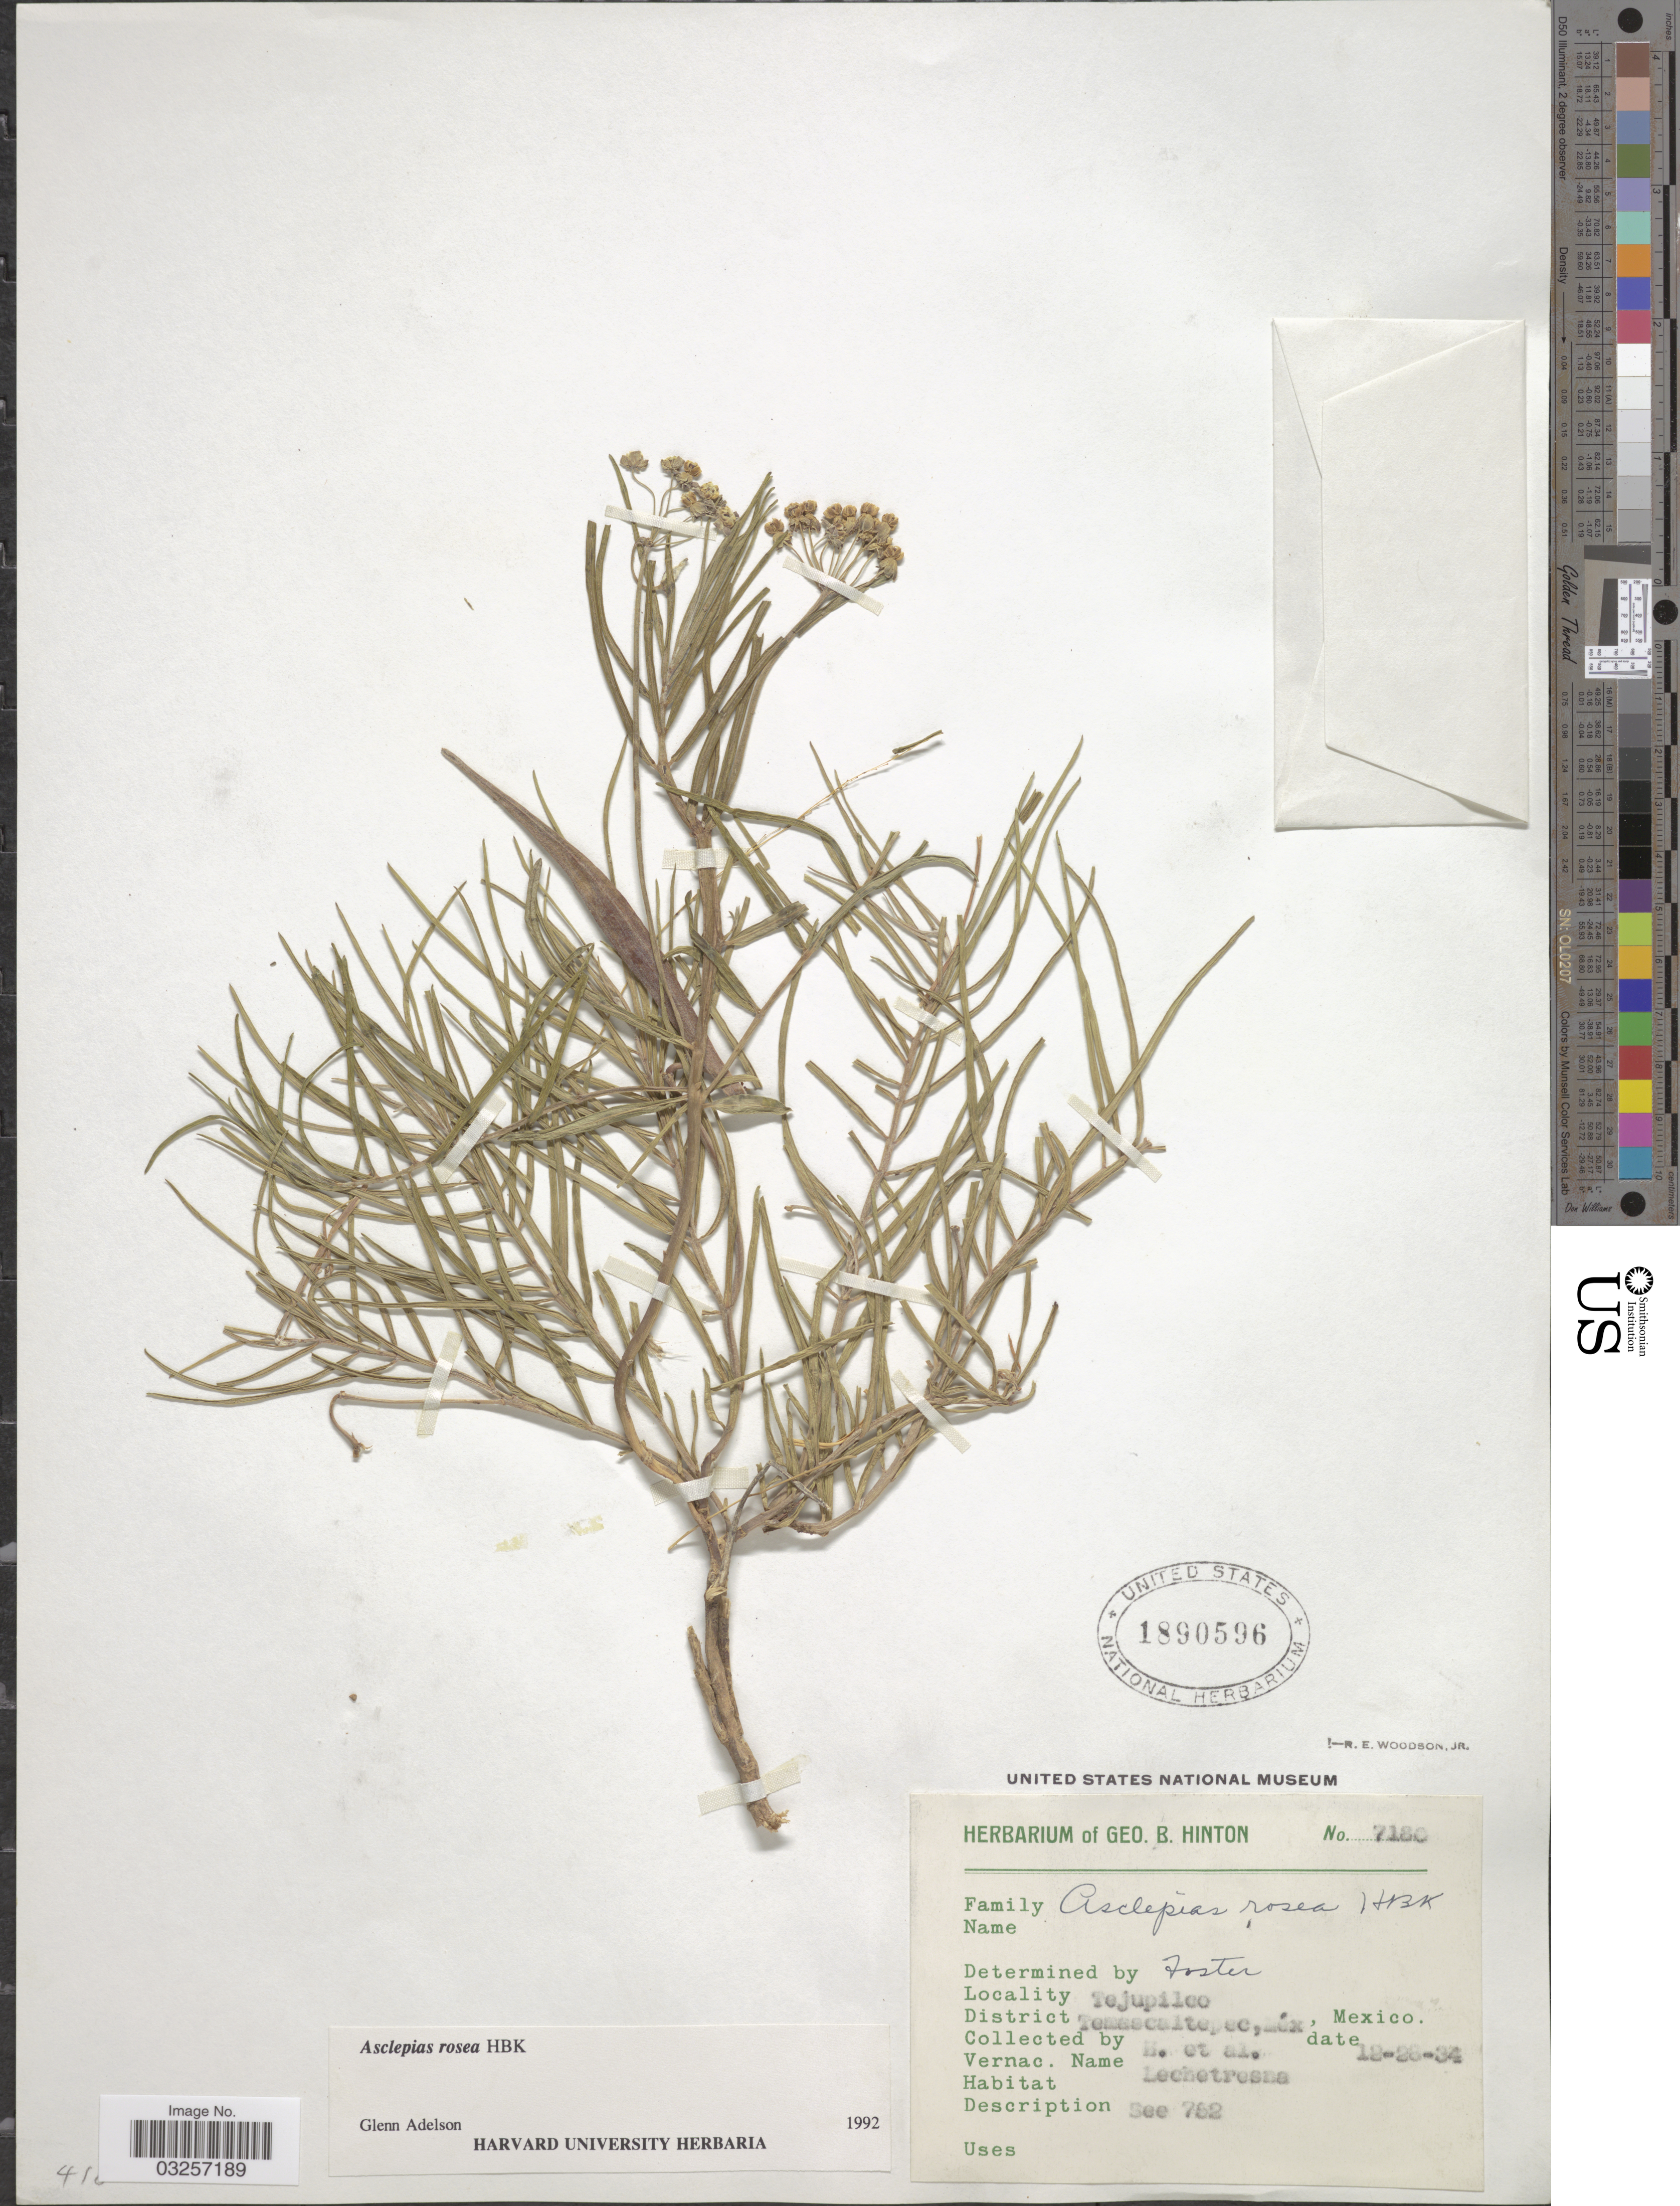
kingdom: Plantae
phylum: Tracheophyta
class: Magnoliopsida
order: Gentianales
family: Apocynaceae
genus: Asclepias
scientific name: Asclepias rosea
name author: Kunth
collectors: G. B. Hinton & et al.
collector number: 7180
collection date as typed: Transcribed d/m/y: 28/12/34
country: Mexico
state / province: México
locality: Tejupilco, District Temascaltepec.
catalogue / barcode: US 1890596